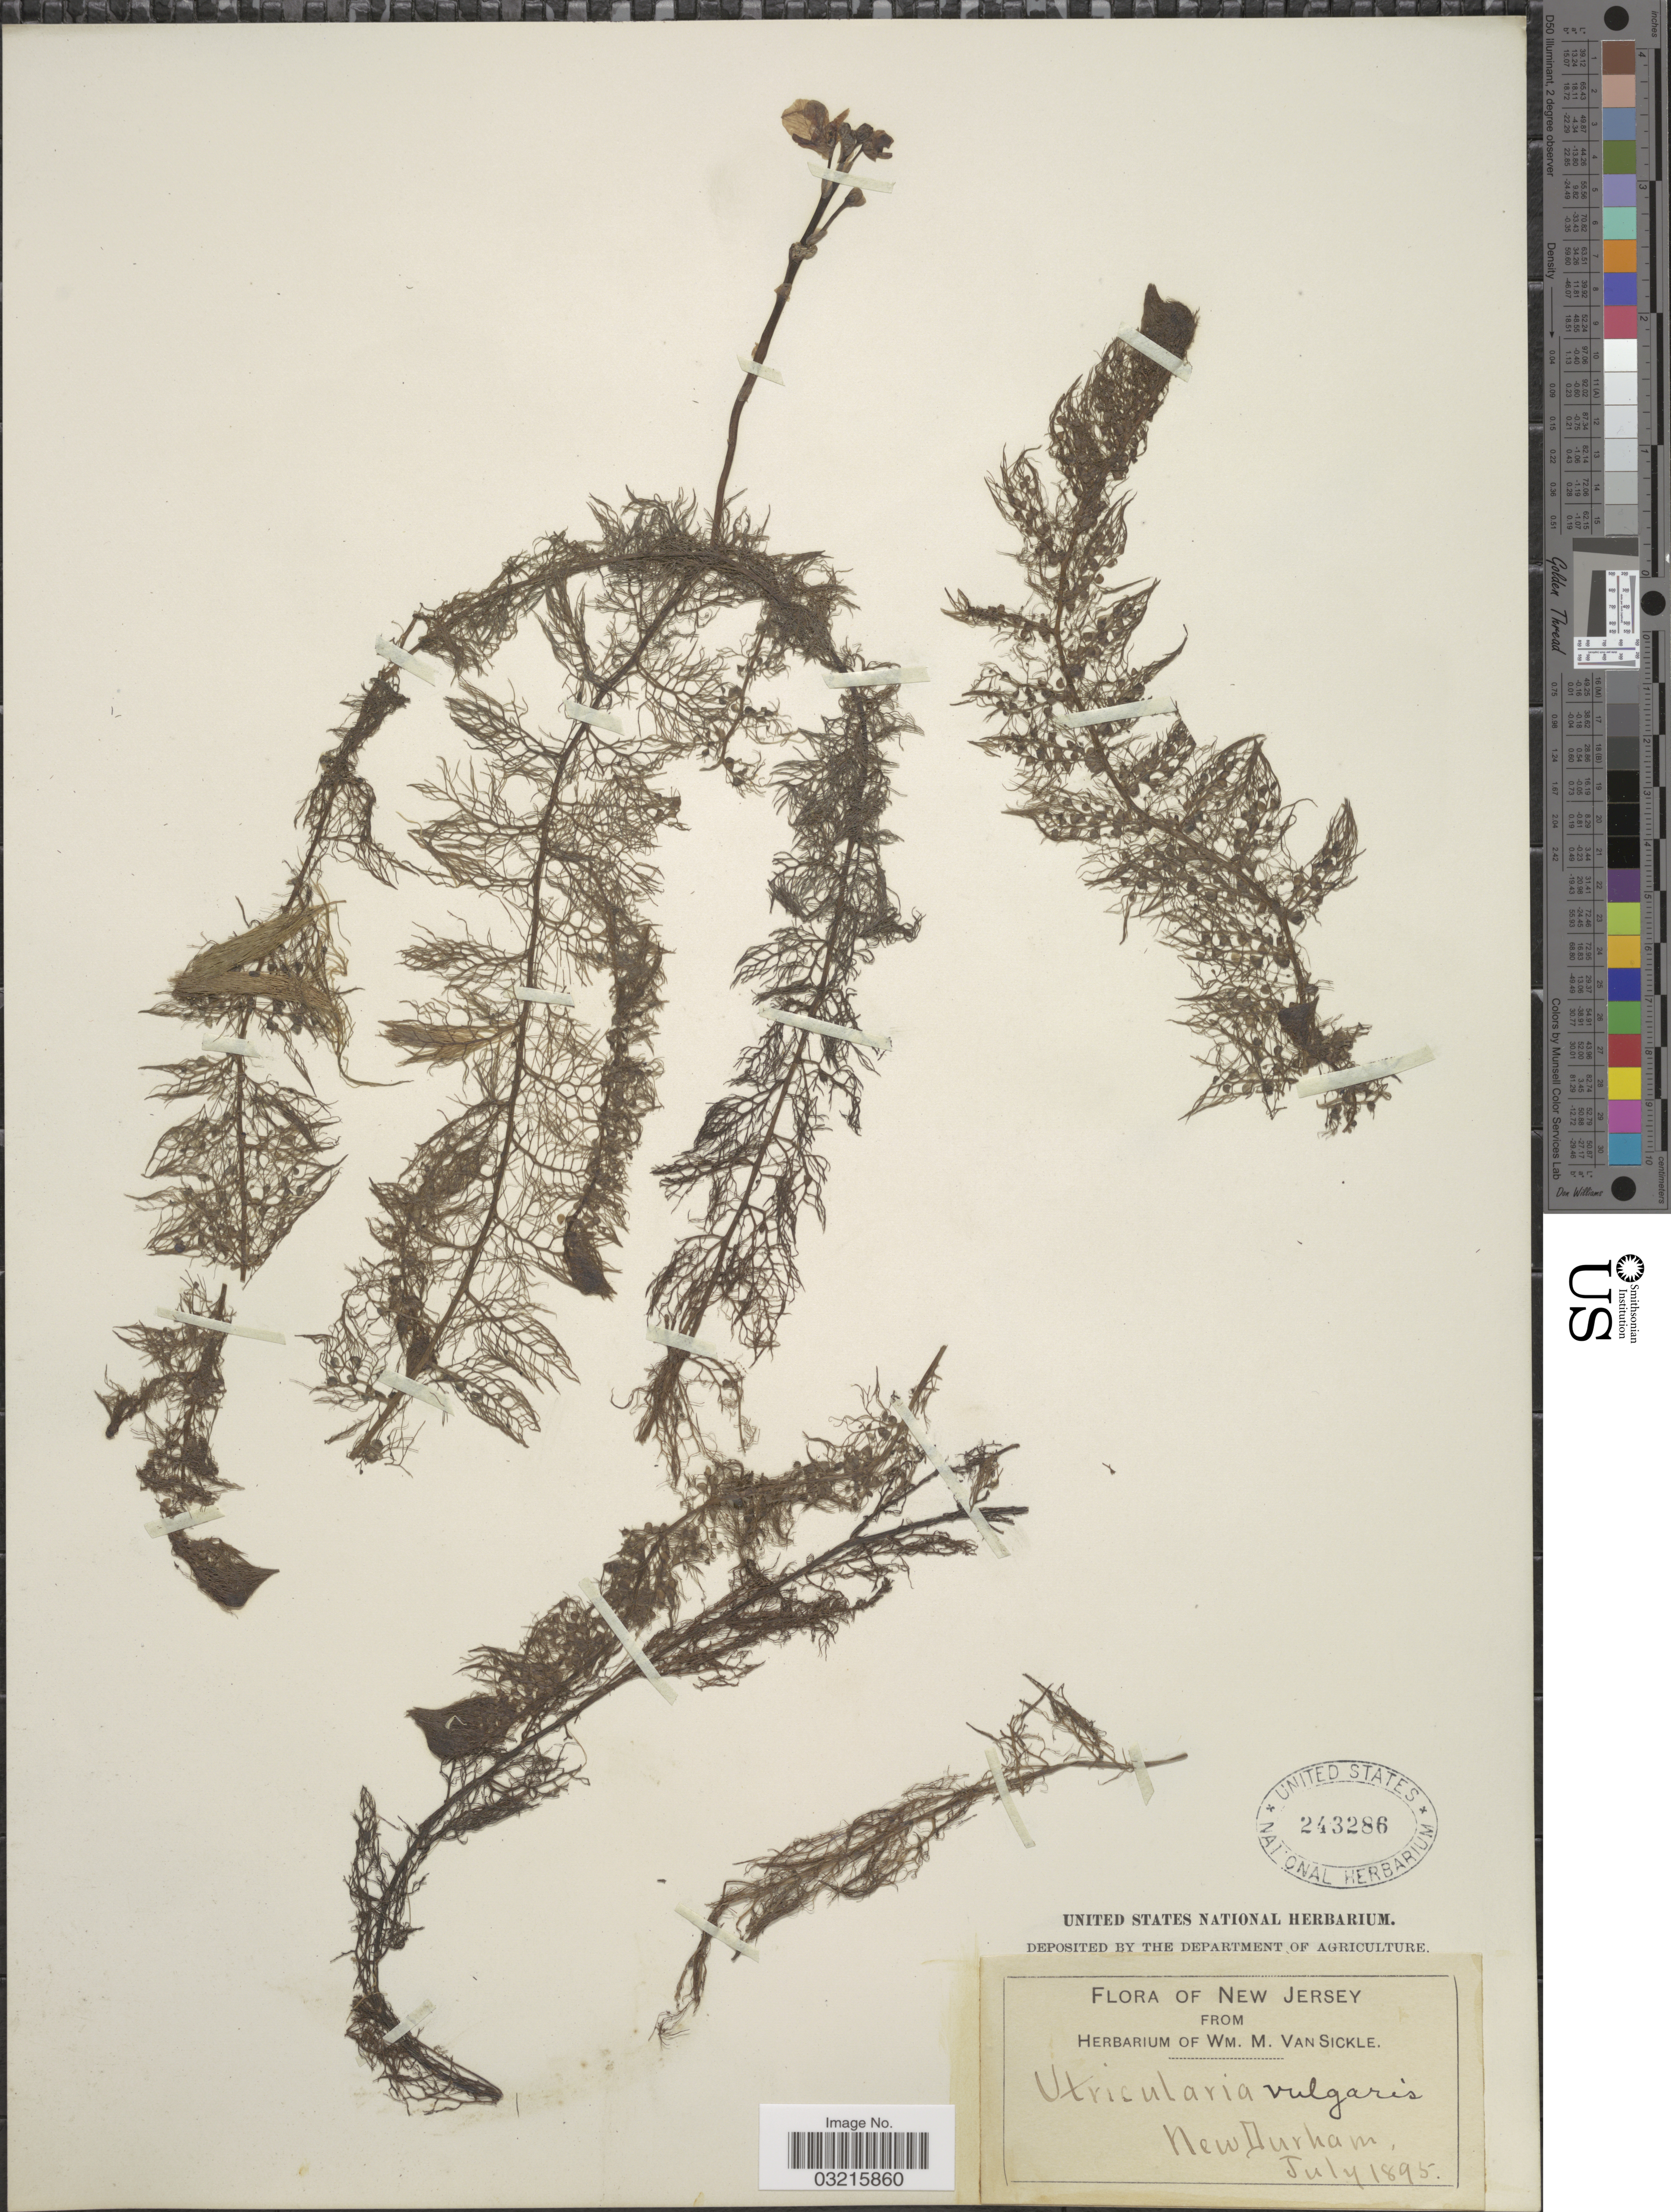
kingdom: Plantae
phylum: Tracheophyta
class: Magnoliopsida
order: Lamiales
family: Lentibulariaceae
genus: Utricularia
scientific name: Utricularia vulgaris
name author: L.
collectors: ex herb. Wm. M. Van Sickle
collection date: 1895-07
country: United States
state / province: New Jersey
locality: New Durham.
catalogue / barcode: US 243286